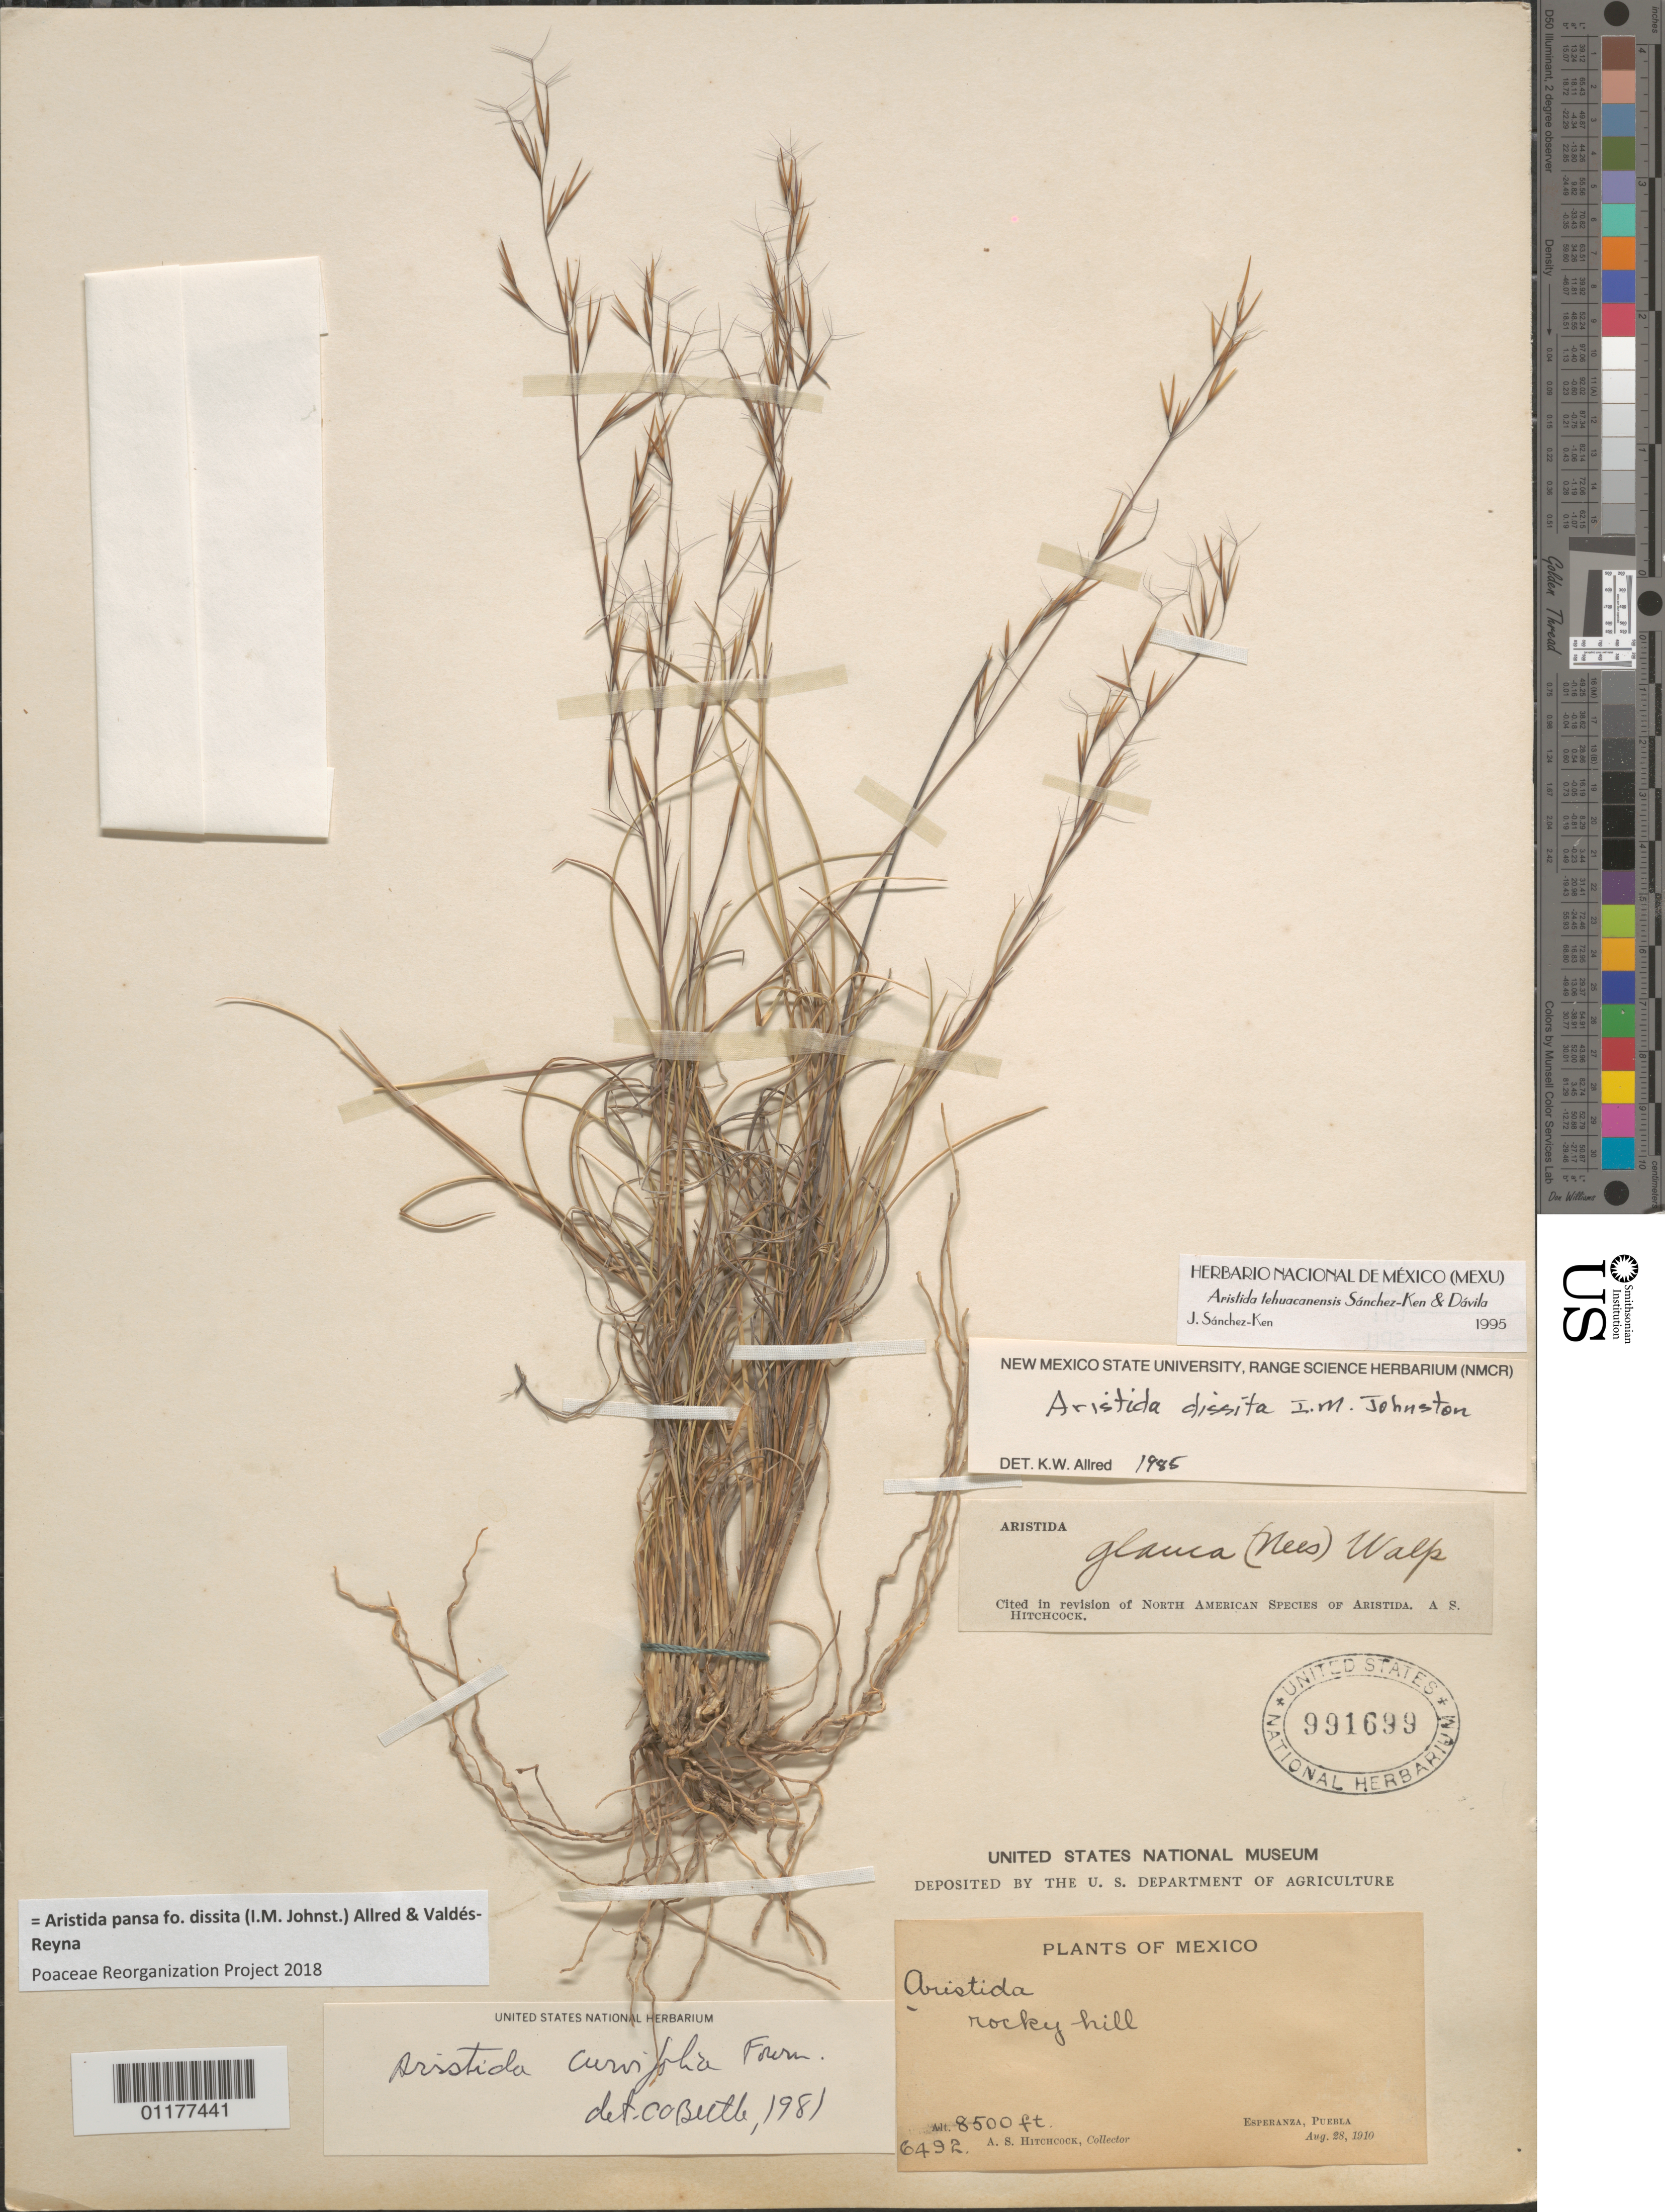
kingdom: Plantae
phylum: Tracheophyta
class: Liliopsida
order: Poales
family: Poaceae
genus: Aristida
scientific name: Aristida pansa f. dissita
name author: (I.M. Johnst.) Allred & Valdés-Reyna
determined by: Poaceae Reorganization Project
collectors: A. S. Hitchcock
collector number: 6492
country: Mexico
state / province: Puebla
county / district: Esperanza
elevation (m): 2591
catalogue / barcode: US 991699